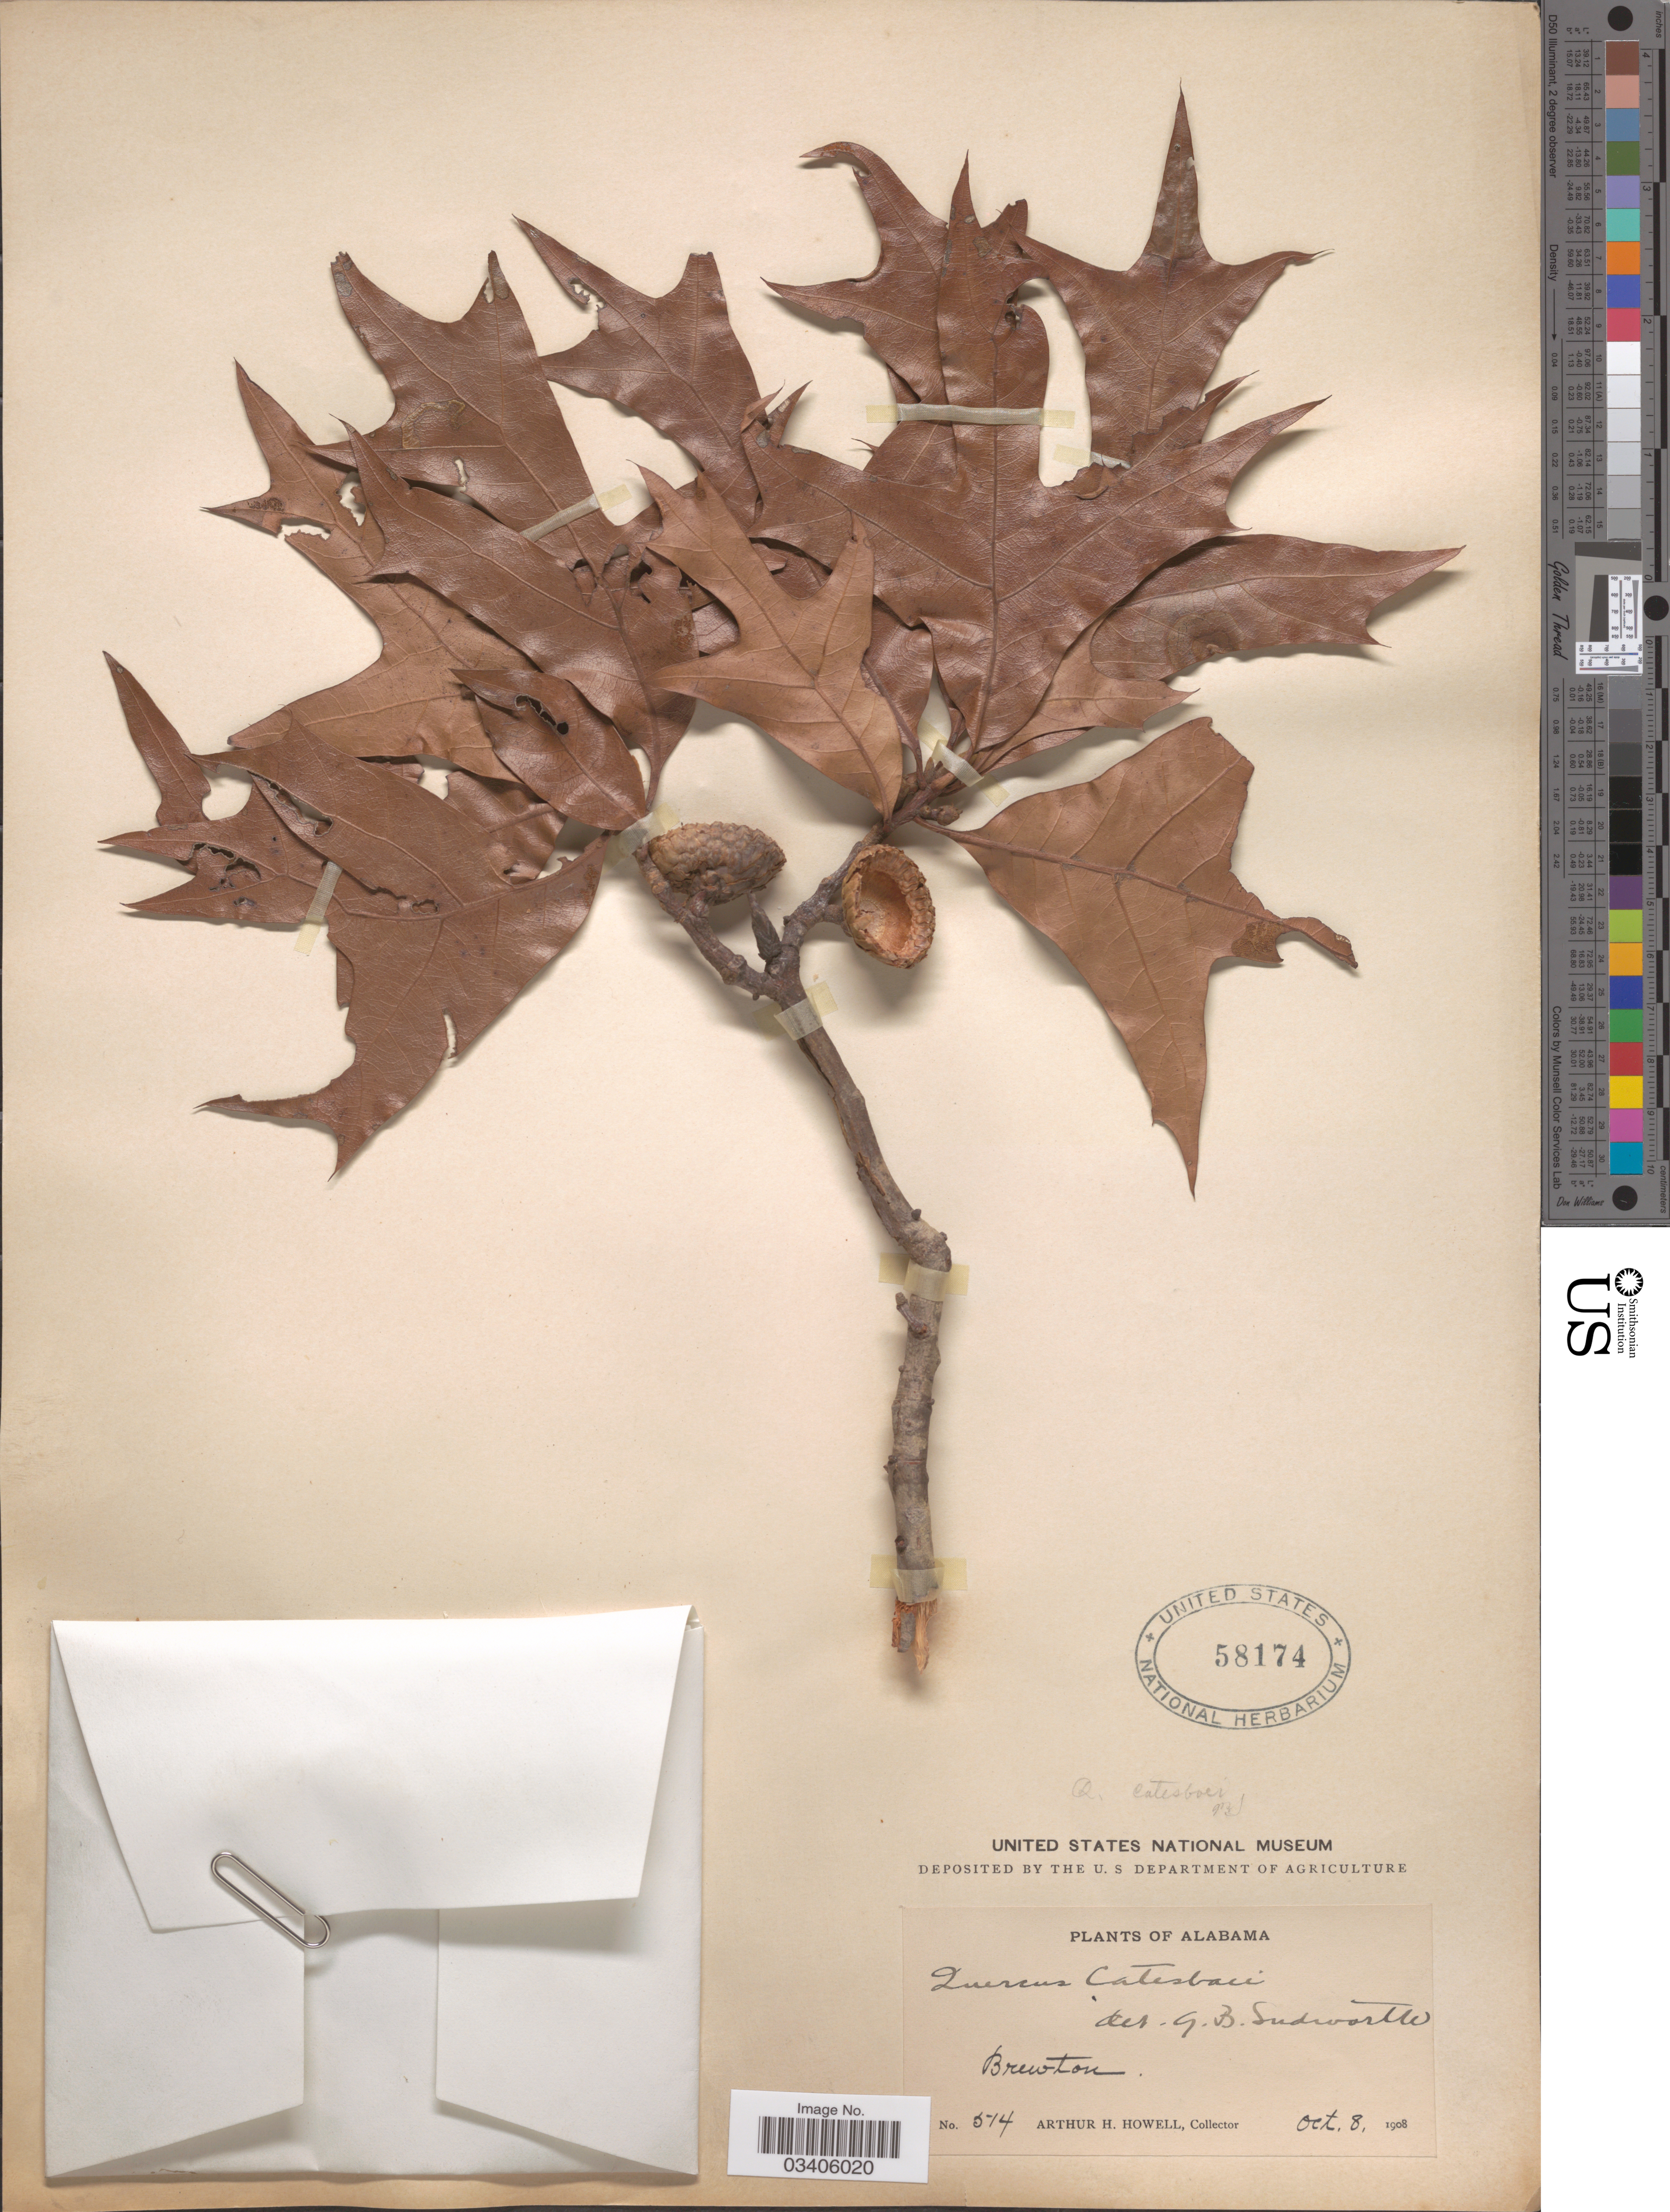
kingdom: Plantae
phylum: Tracheophyta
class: Magnoliopsida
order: Fagales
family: Fagaceae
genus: Quercus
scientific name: Quercus laevis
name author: Walter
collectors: A. H. Howell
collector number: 514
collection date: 1908-10-08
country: United States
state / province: Alabama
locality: Brewton.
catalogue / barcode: US 58174